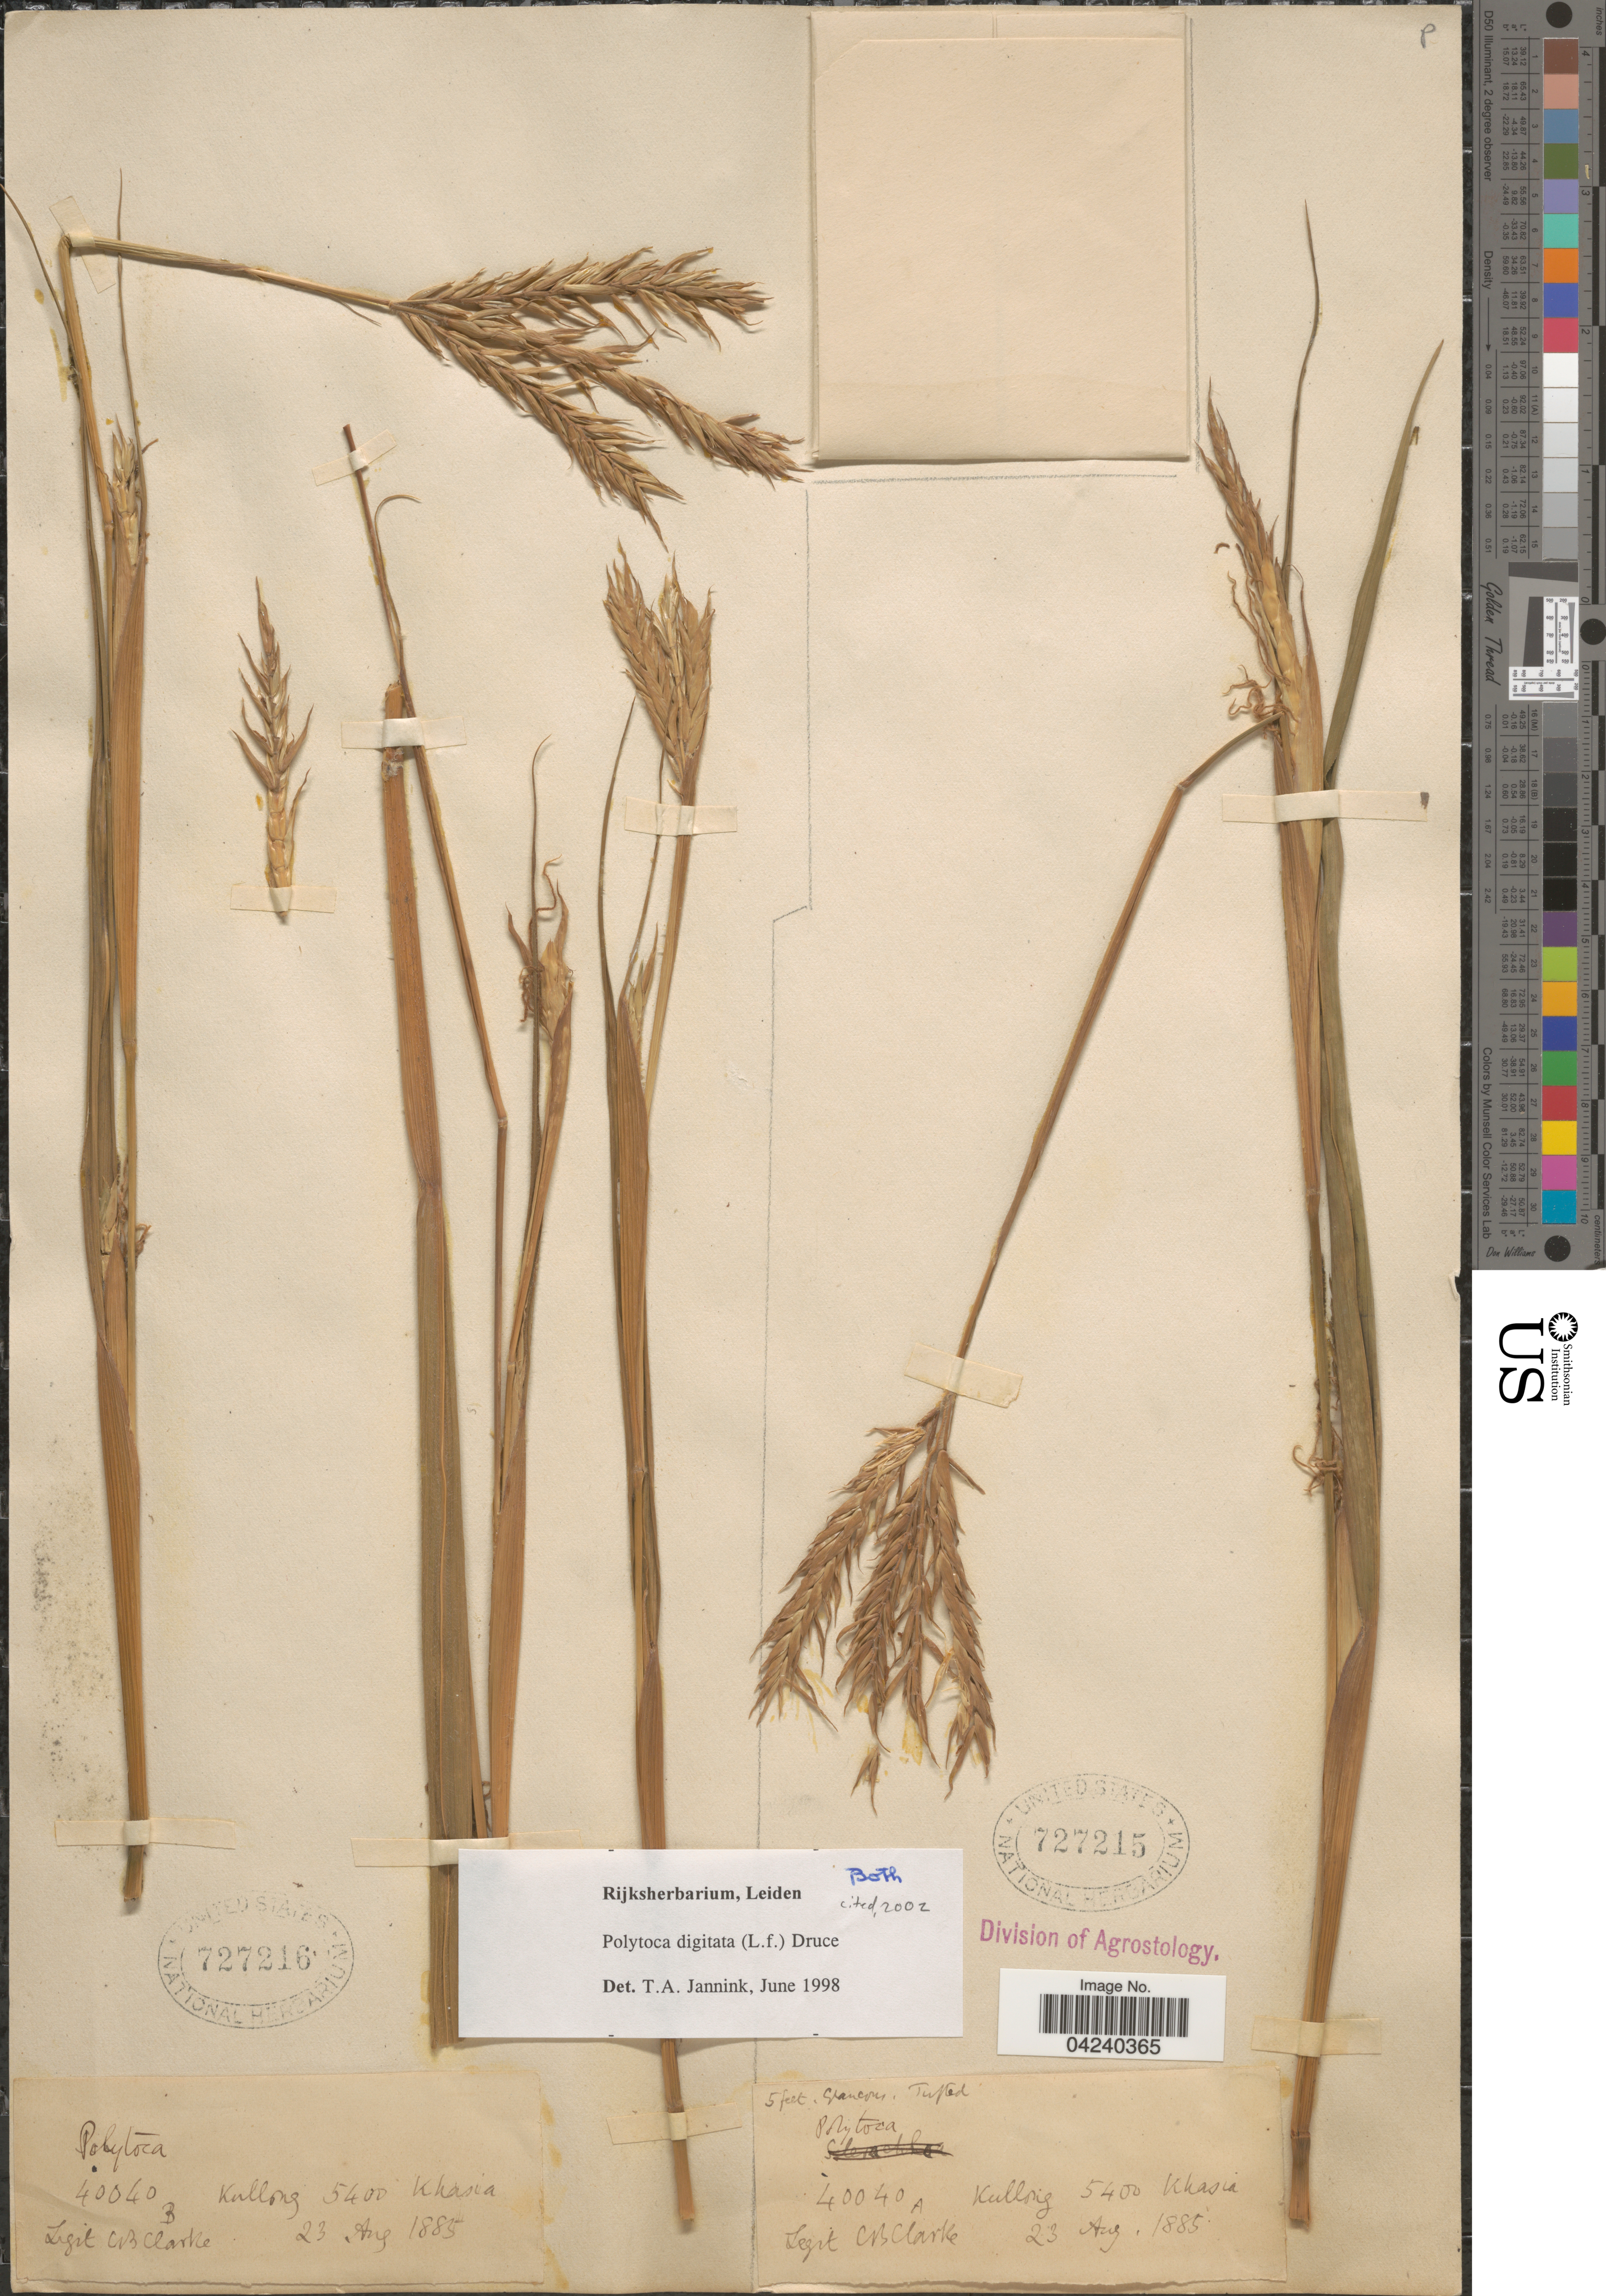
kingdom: Plantae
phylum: Tracheophyta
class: Liliopsida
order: Poales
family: Poaceae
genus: Polytoca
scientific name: Polytoca digitata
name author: (L. f.) Druce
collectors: C. B. Clarke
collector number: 40040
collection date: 1885-08-23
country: India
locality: Kullong. Khasia.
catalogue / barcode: US 727215-2